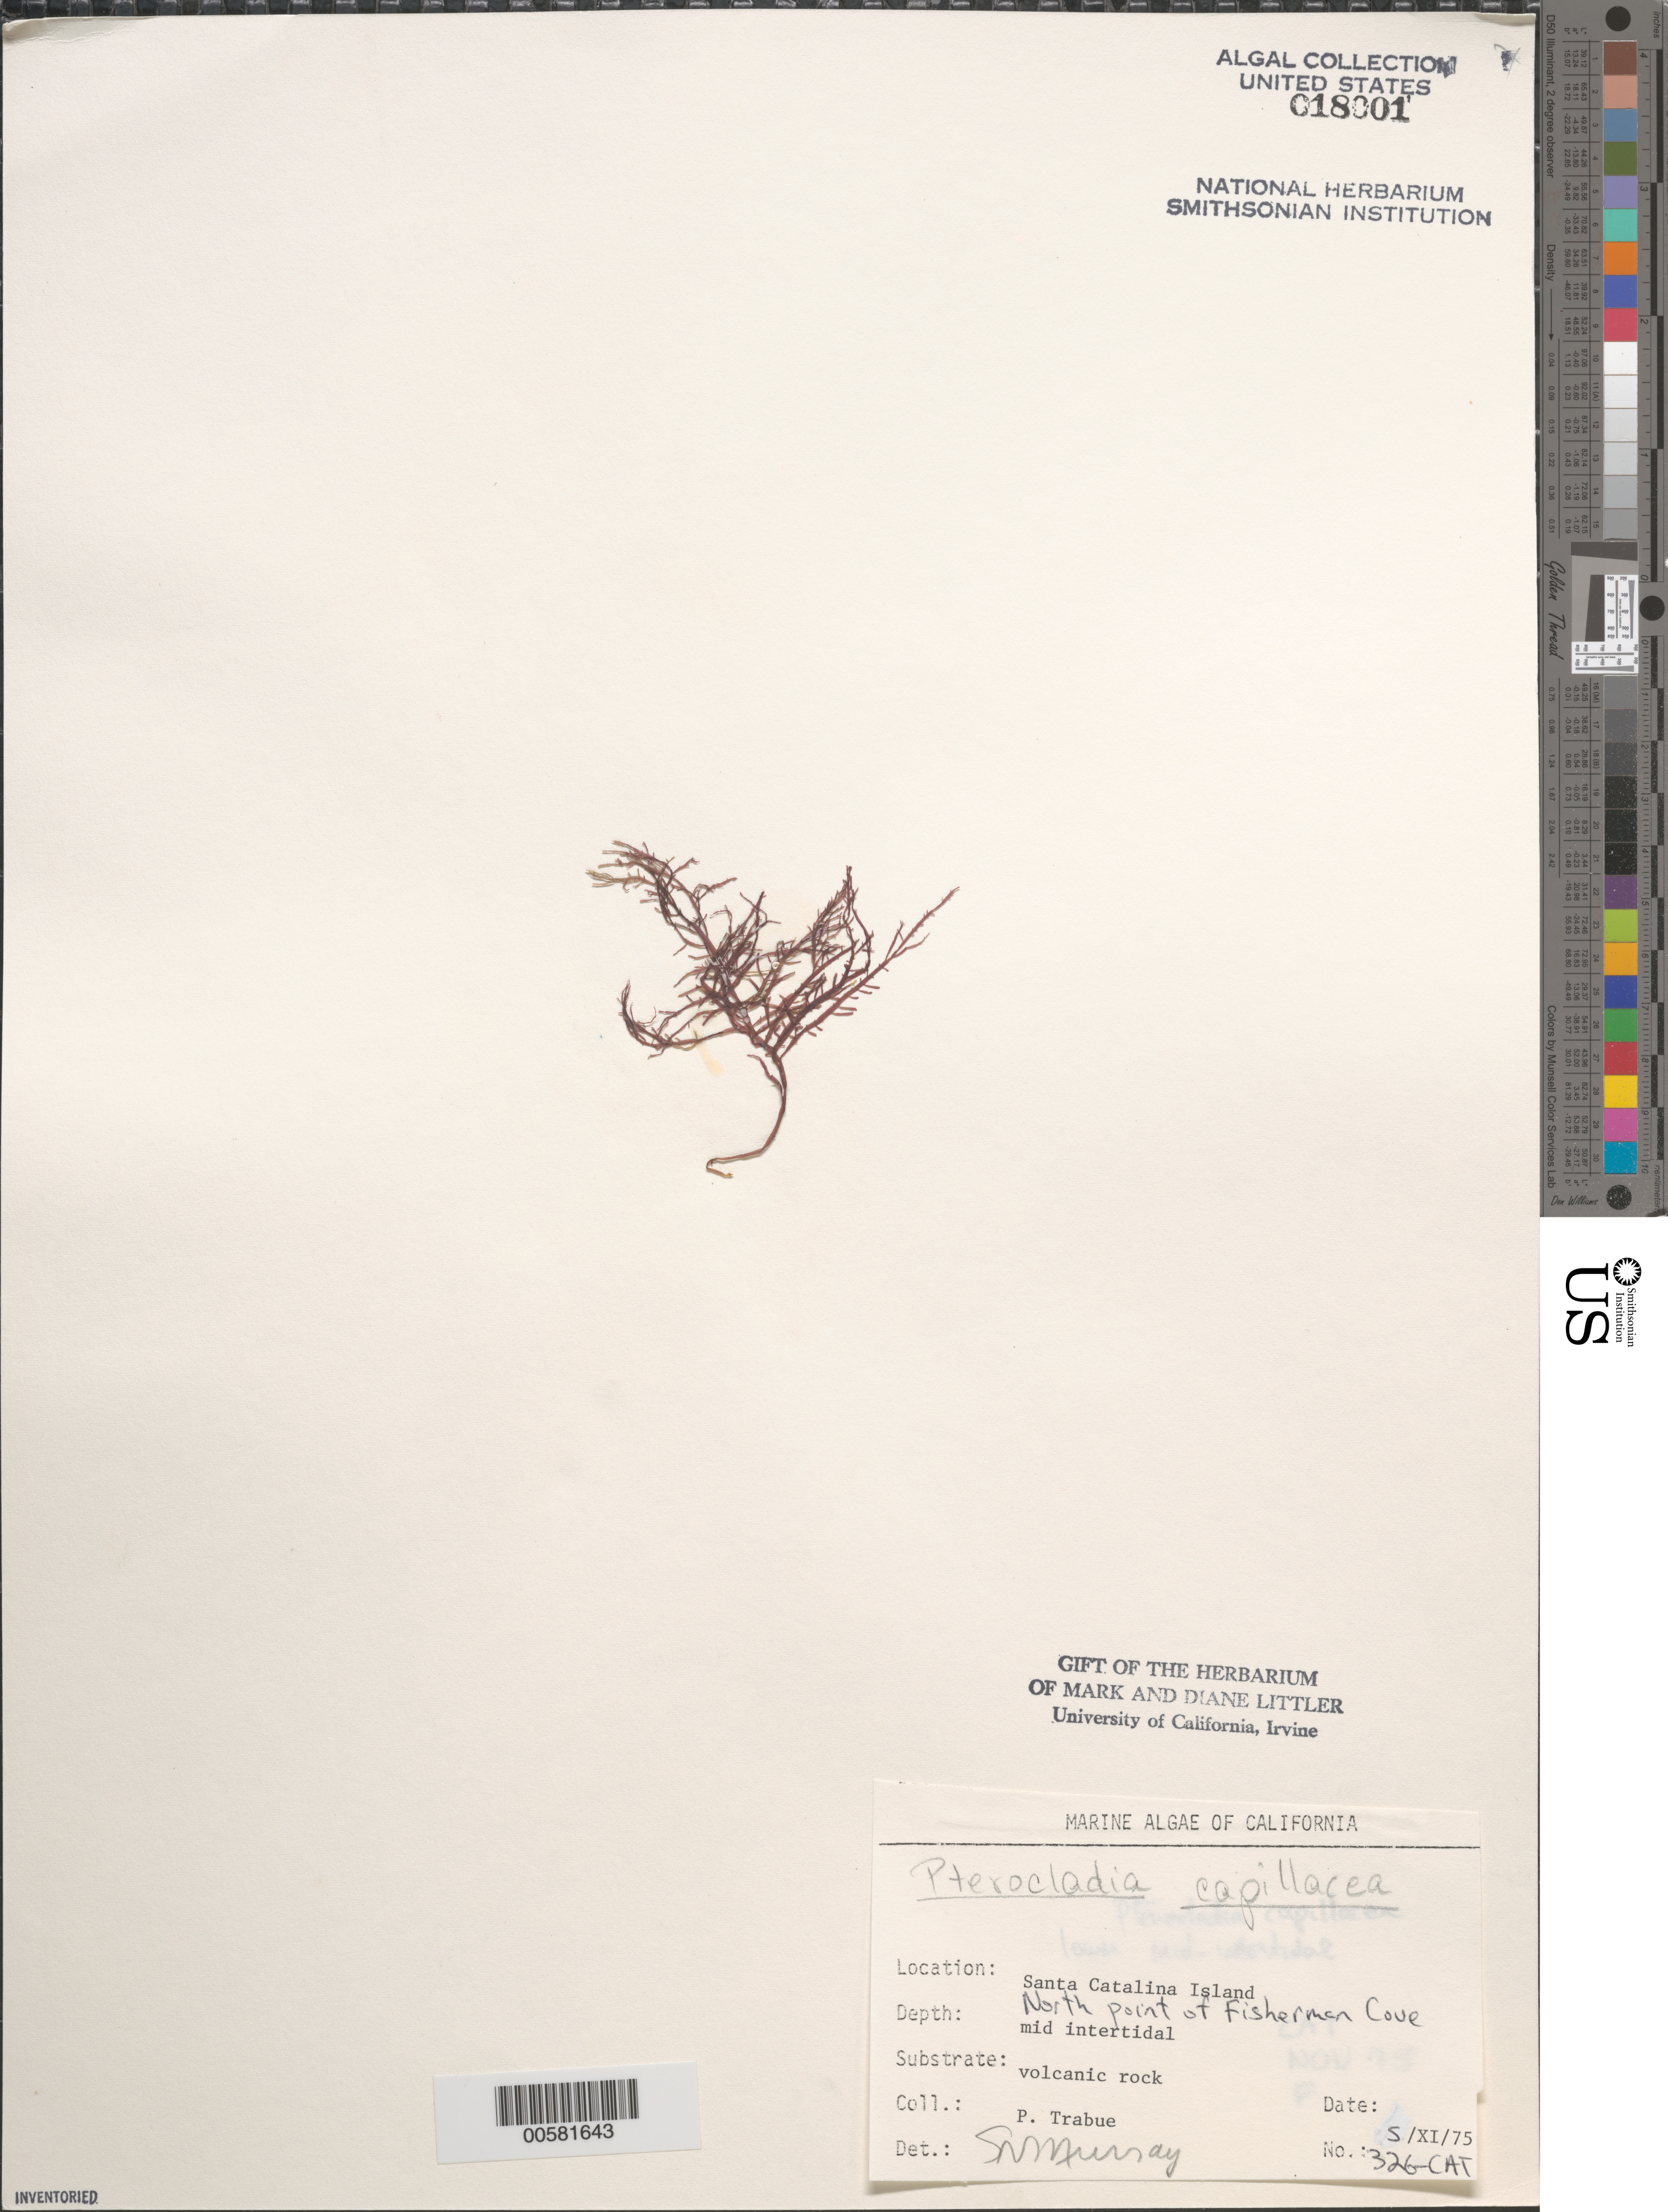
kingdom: Plantae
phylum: Rhodophyta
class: Florideophyceae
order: Gelidiales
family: Pterocladiaceae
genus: Pterocladiella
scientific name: Pterocladiella capillacea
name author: (S.G. Gmel.) Santelices & Hommers.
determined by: Algae name updating Project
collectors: P. J. Trabue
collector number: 326-cat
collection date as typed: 05 Nov 1975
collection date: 1975-11-05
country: United States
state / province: California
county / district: Los Angeles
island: Santa Catalina Island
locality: Fishermen Cove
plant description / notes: BLM-SOCALBIGHT Rocky Intertidal Survey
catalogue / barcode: US 18001